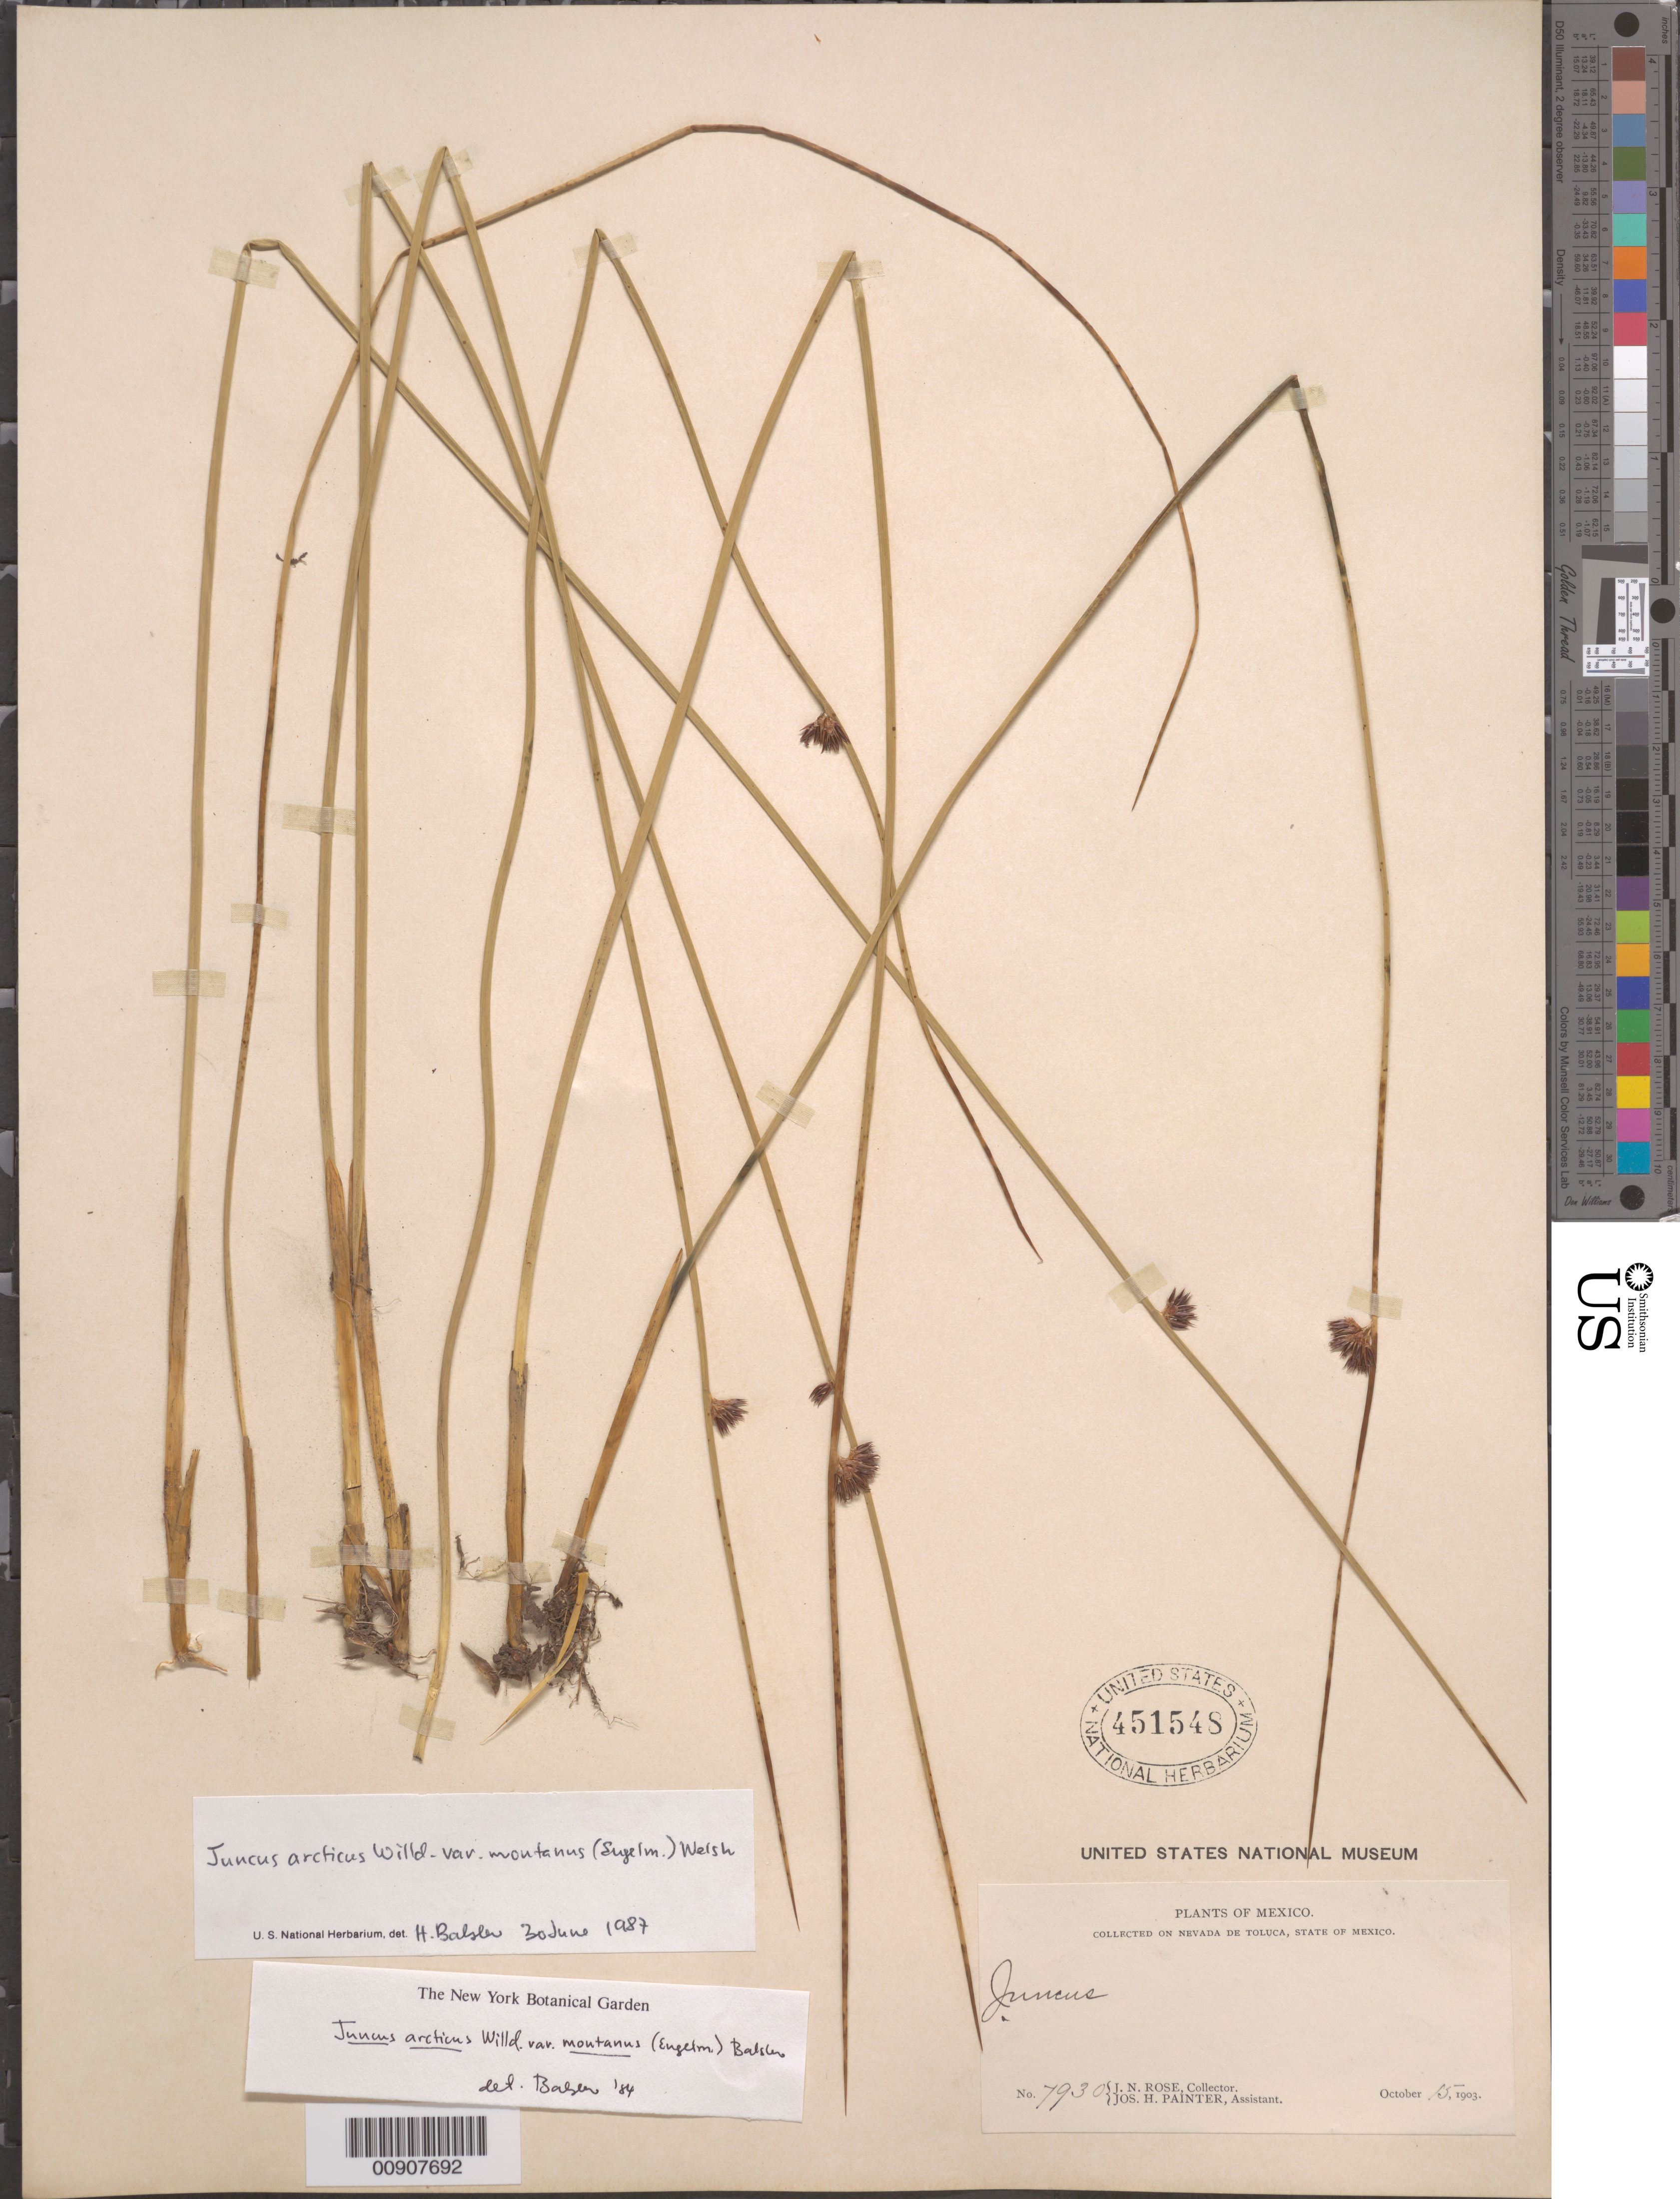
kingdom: Plantae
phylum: Tracheophyta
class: Liliopsida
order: Poales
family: Juncaceae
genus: Juncus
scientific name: Juncus arcticus var. montanus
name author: (Engelm.) S.L. Welsh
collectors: J. N. Rose & J. H. Painter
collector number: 7930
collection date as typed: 15 Oct 1903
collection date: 1903-10-15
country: Mexico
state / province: México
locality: Nevada de Toluca, State of Mexico.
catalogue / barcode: US 451548